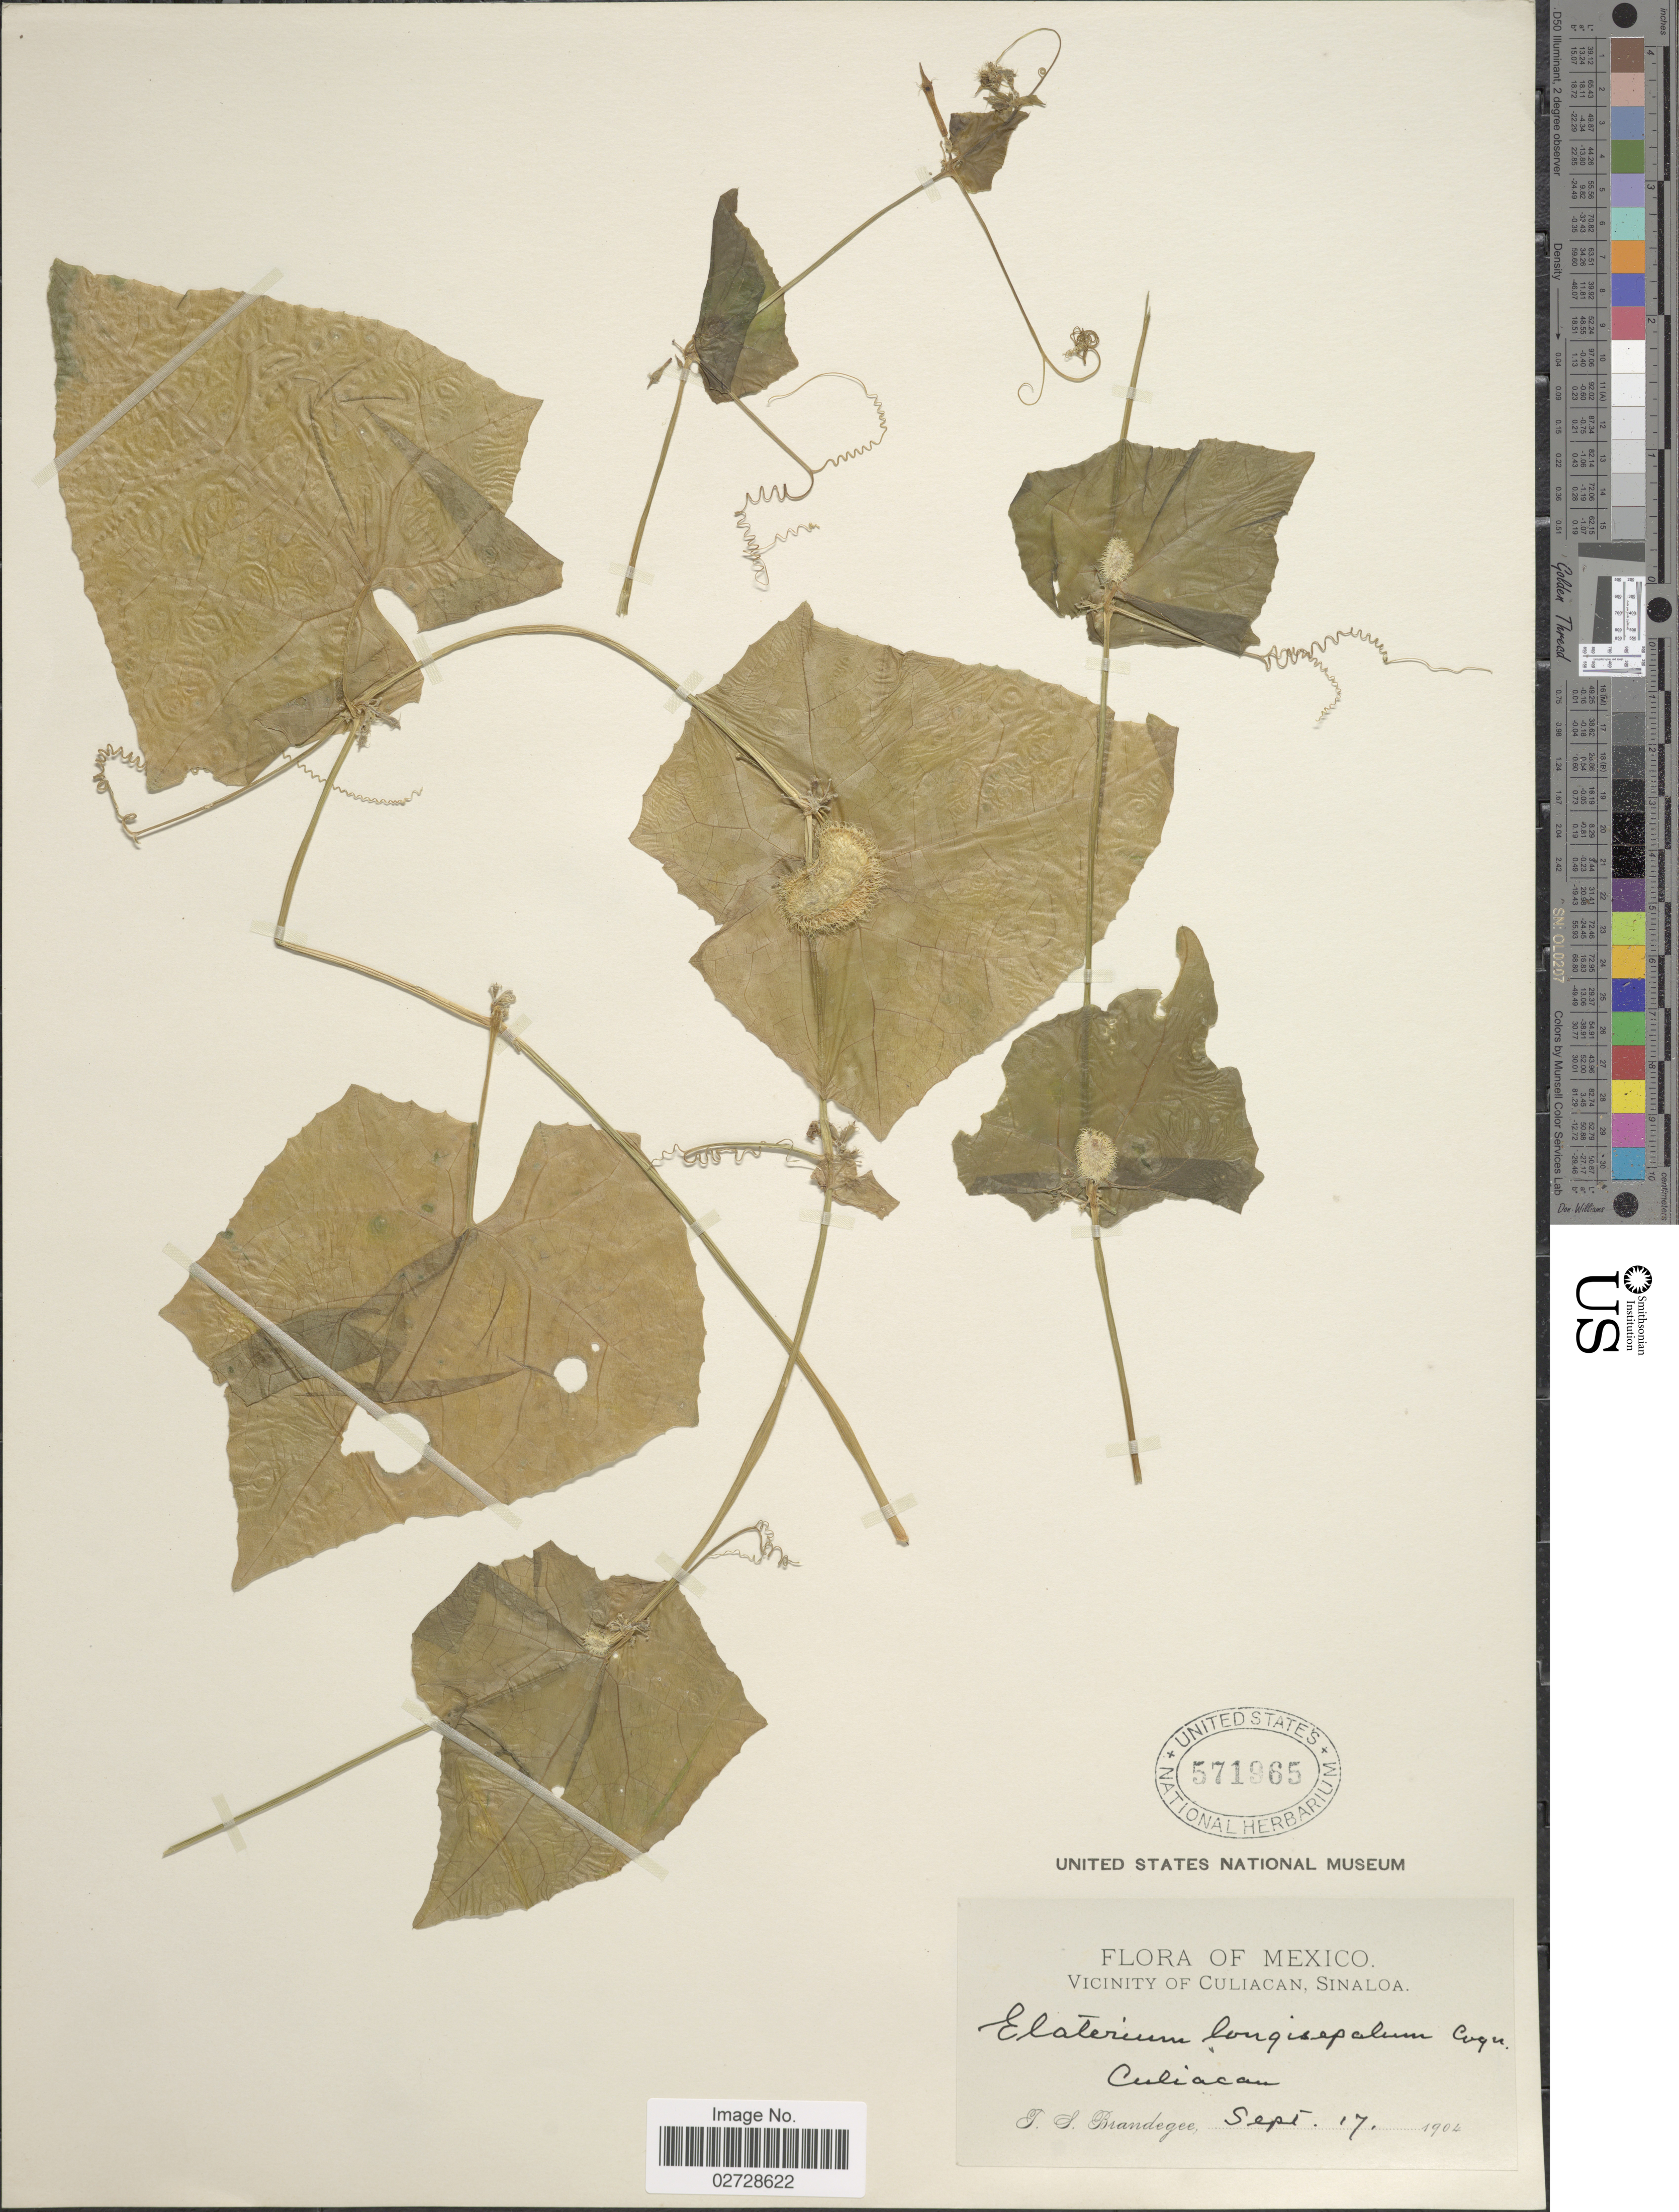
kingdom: Plantae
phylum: Tracheophyta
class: Magnoliopsida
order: Cucurbitales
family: Cucurbitaceae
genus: Cyclanthera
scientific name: Cyclanthera longisepala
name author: (Cogn.) H. Schaef. & S.S. Renner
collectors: J. S. Brandegee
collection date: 1904-09-17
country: Mexico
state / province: Sinaloa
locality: Vicinity of Culiacan, Culiacan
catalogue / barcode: US 571965